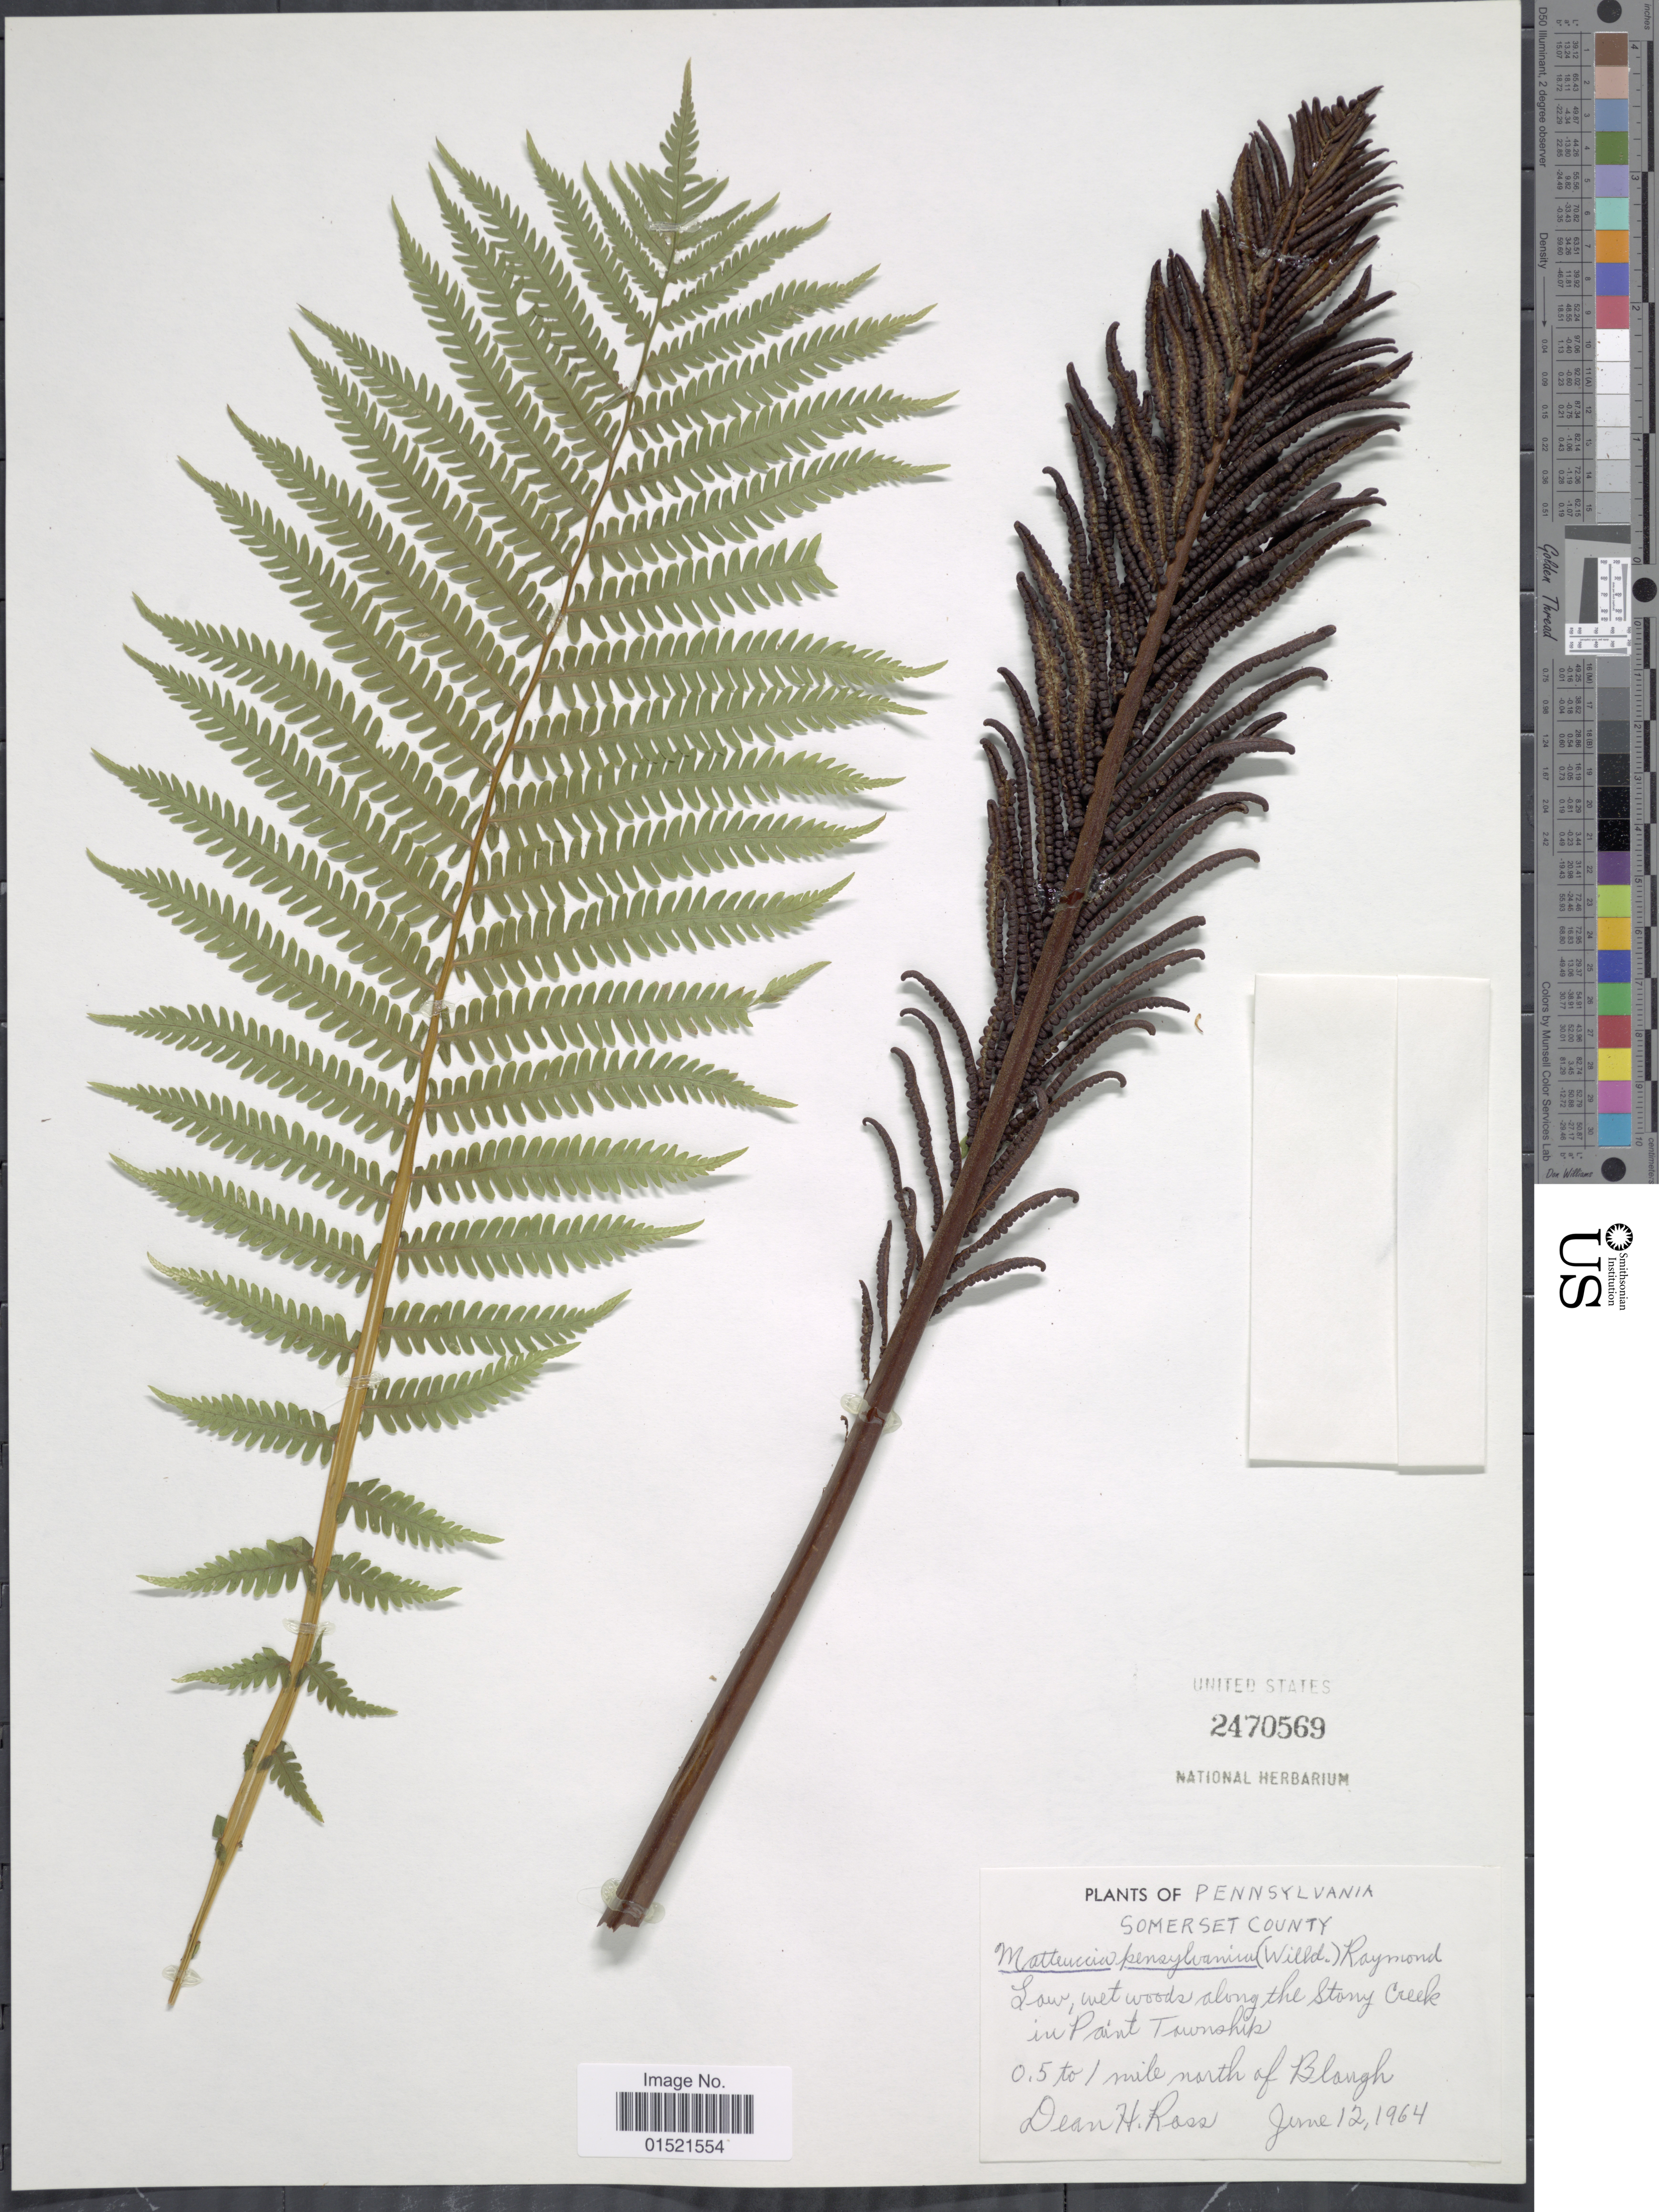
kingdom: Plantae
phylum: Tracheophyta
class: Polypodiopsida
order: Polypodiales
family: Onocleaceae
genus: Matteuccia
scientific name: Matteuccia struthiopteris var. pensylvanica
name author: (Willd.) C.V. Morton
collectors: D. Ross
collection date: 1964-06-12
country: United States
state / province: Pennsylvania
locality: Somerset County, low wet woods along the Stony Creek in Paint Township, 0.5 to 1 mile north of Blough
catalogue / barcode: US 2470569